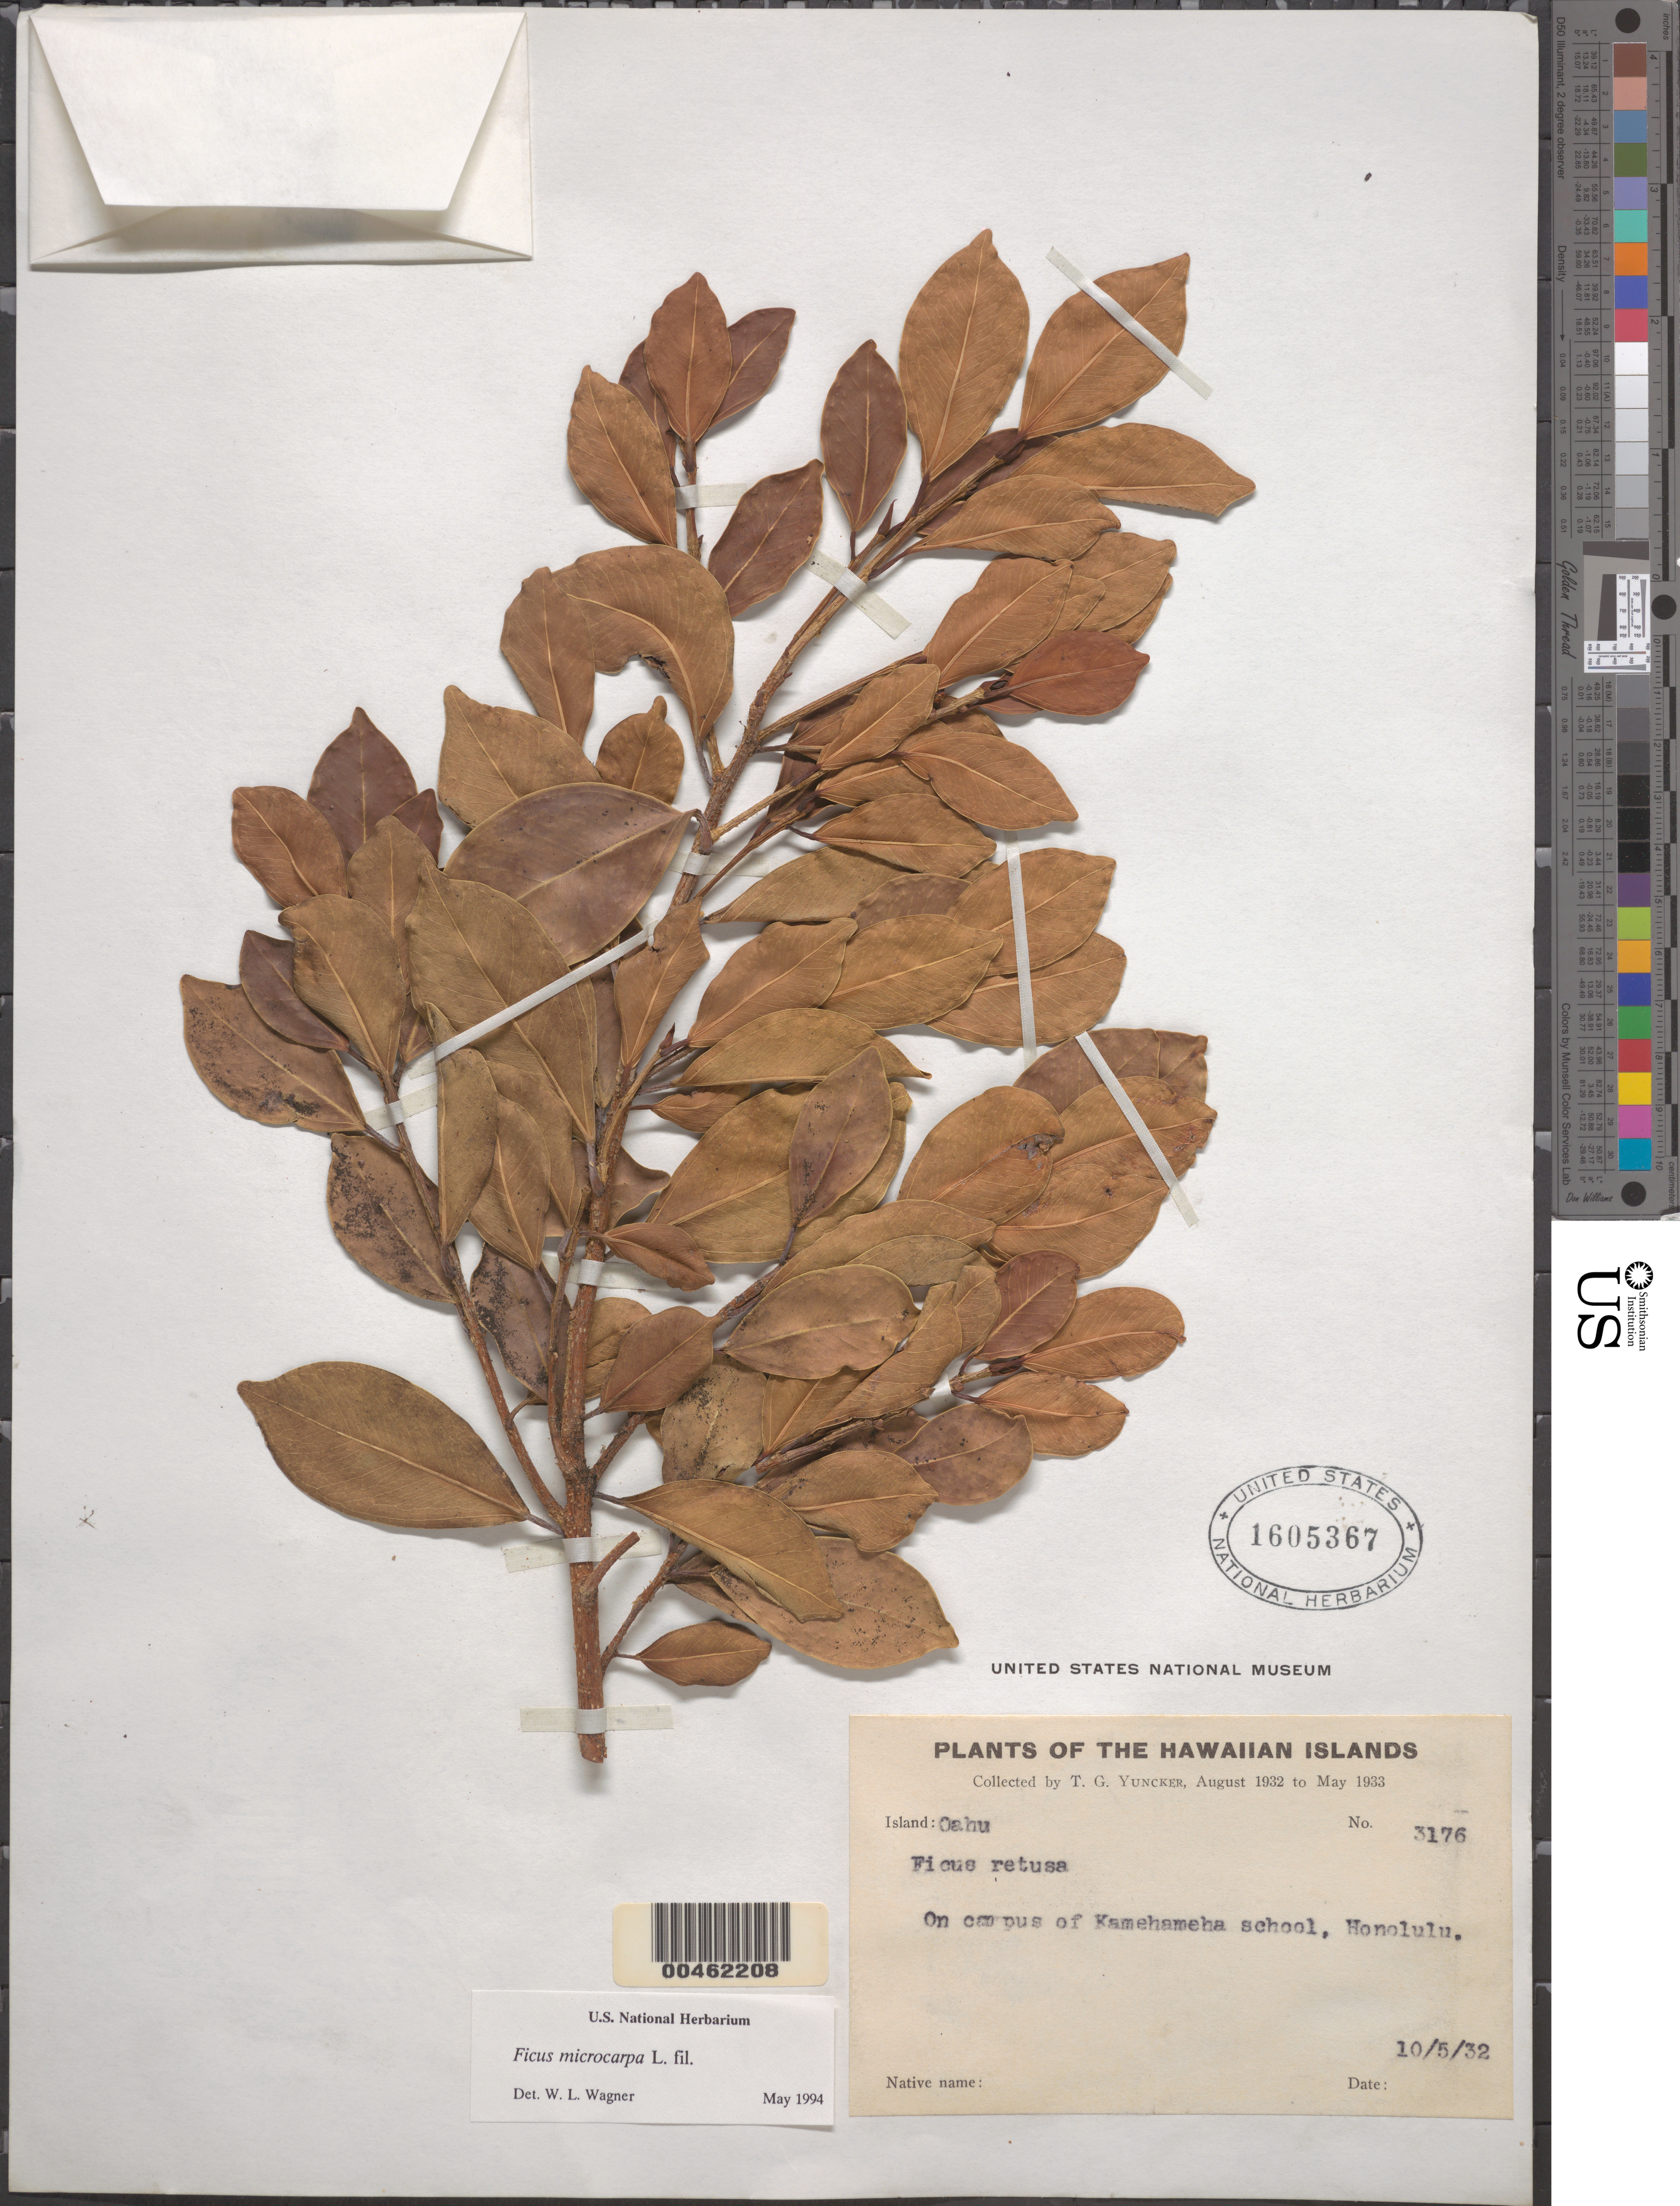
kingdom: Plantae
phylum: Tracheophyta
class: Magnoliopsida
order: Rosales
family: Moraceae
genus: Ficus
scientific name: Ficus microcarpa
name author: L. f.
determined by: Wagner, W. L., (BOT), Smithsonian Institution - National Museum of Natural History (UNITED STATES)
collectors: T. G. Yuncker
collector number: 317?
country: United States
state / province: Hawaii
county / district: Honolulu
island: Oahu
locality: On campus of Kamehameha school, Honolulu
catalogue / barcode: US 1605367